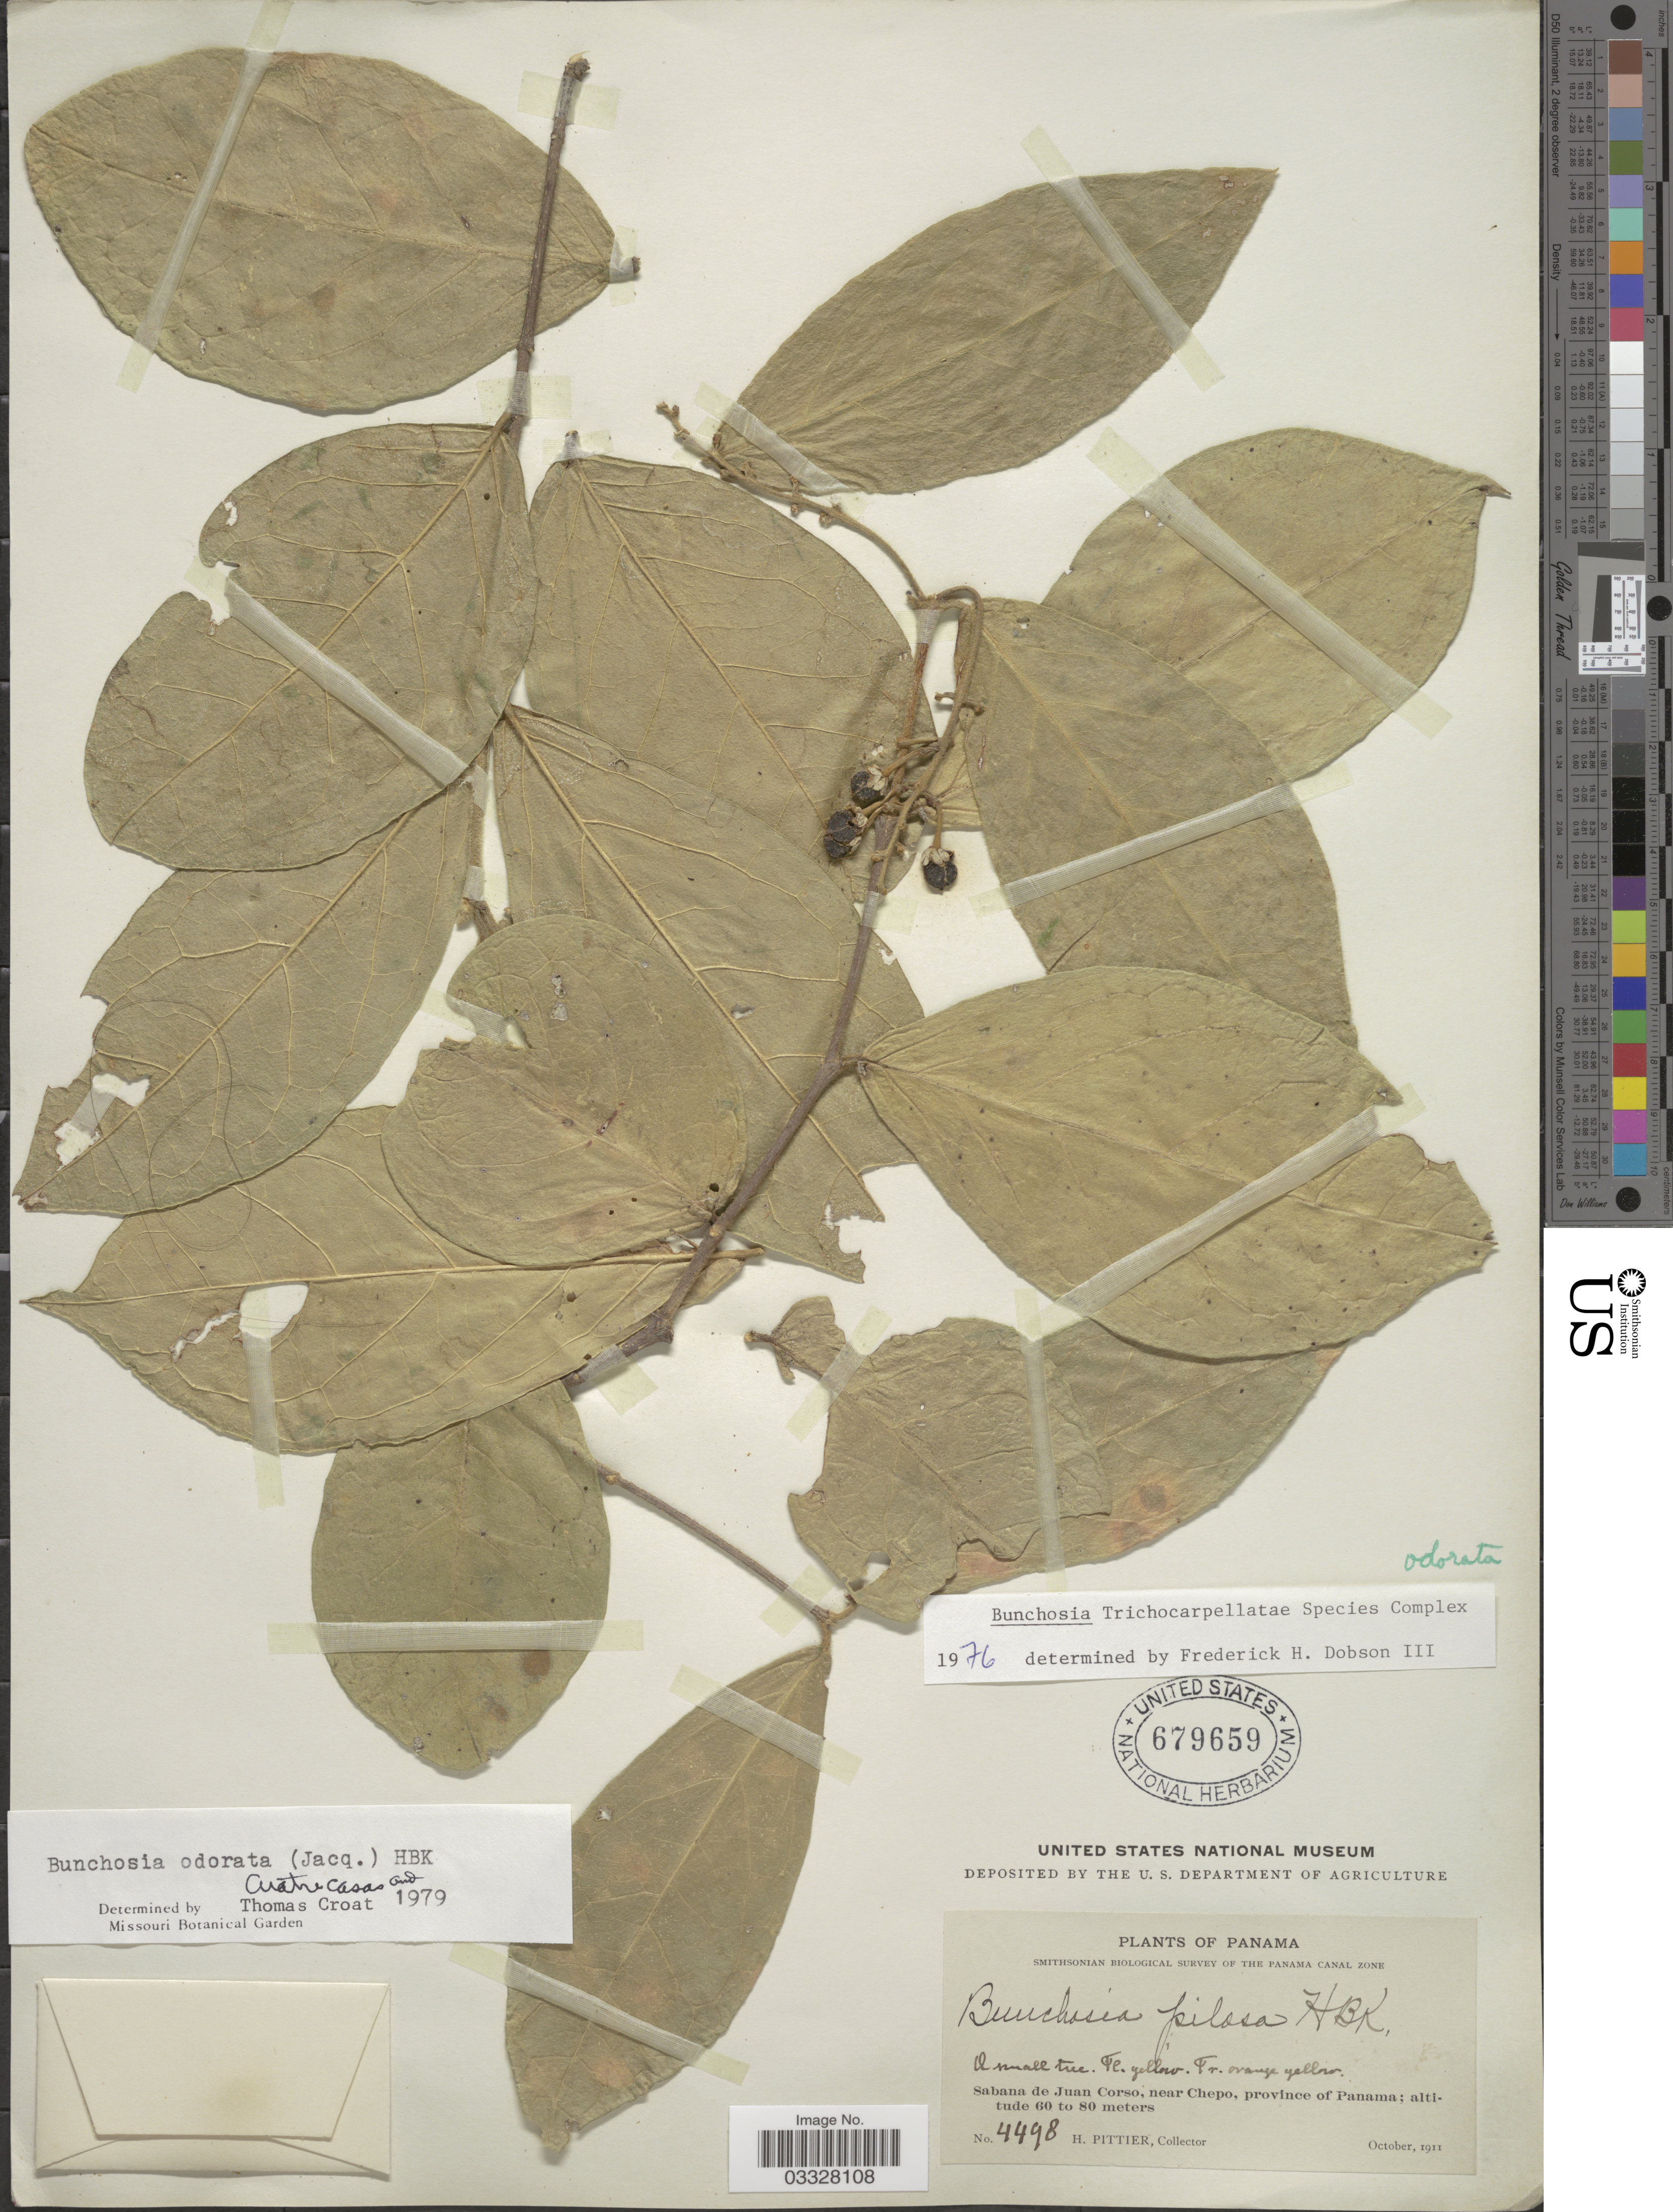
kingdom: Plantae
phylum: Tracheophyta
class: Magnoliopsida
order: Malpighiales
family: Malpighiaceae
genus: Bunchosia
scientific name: Bunchosia odorata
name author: (Jacq.) DC.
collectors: H. F. Pittier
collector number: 4498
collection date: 1911-10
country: Panama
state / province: Panamá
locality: Sabana de Juan Corso, near Chepo.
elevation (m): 60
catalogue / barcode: US 679659